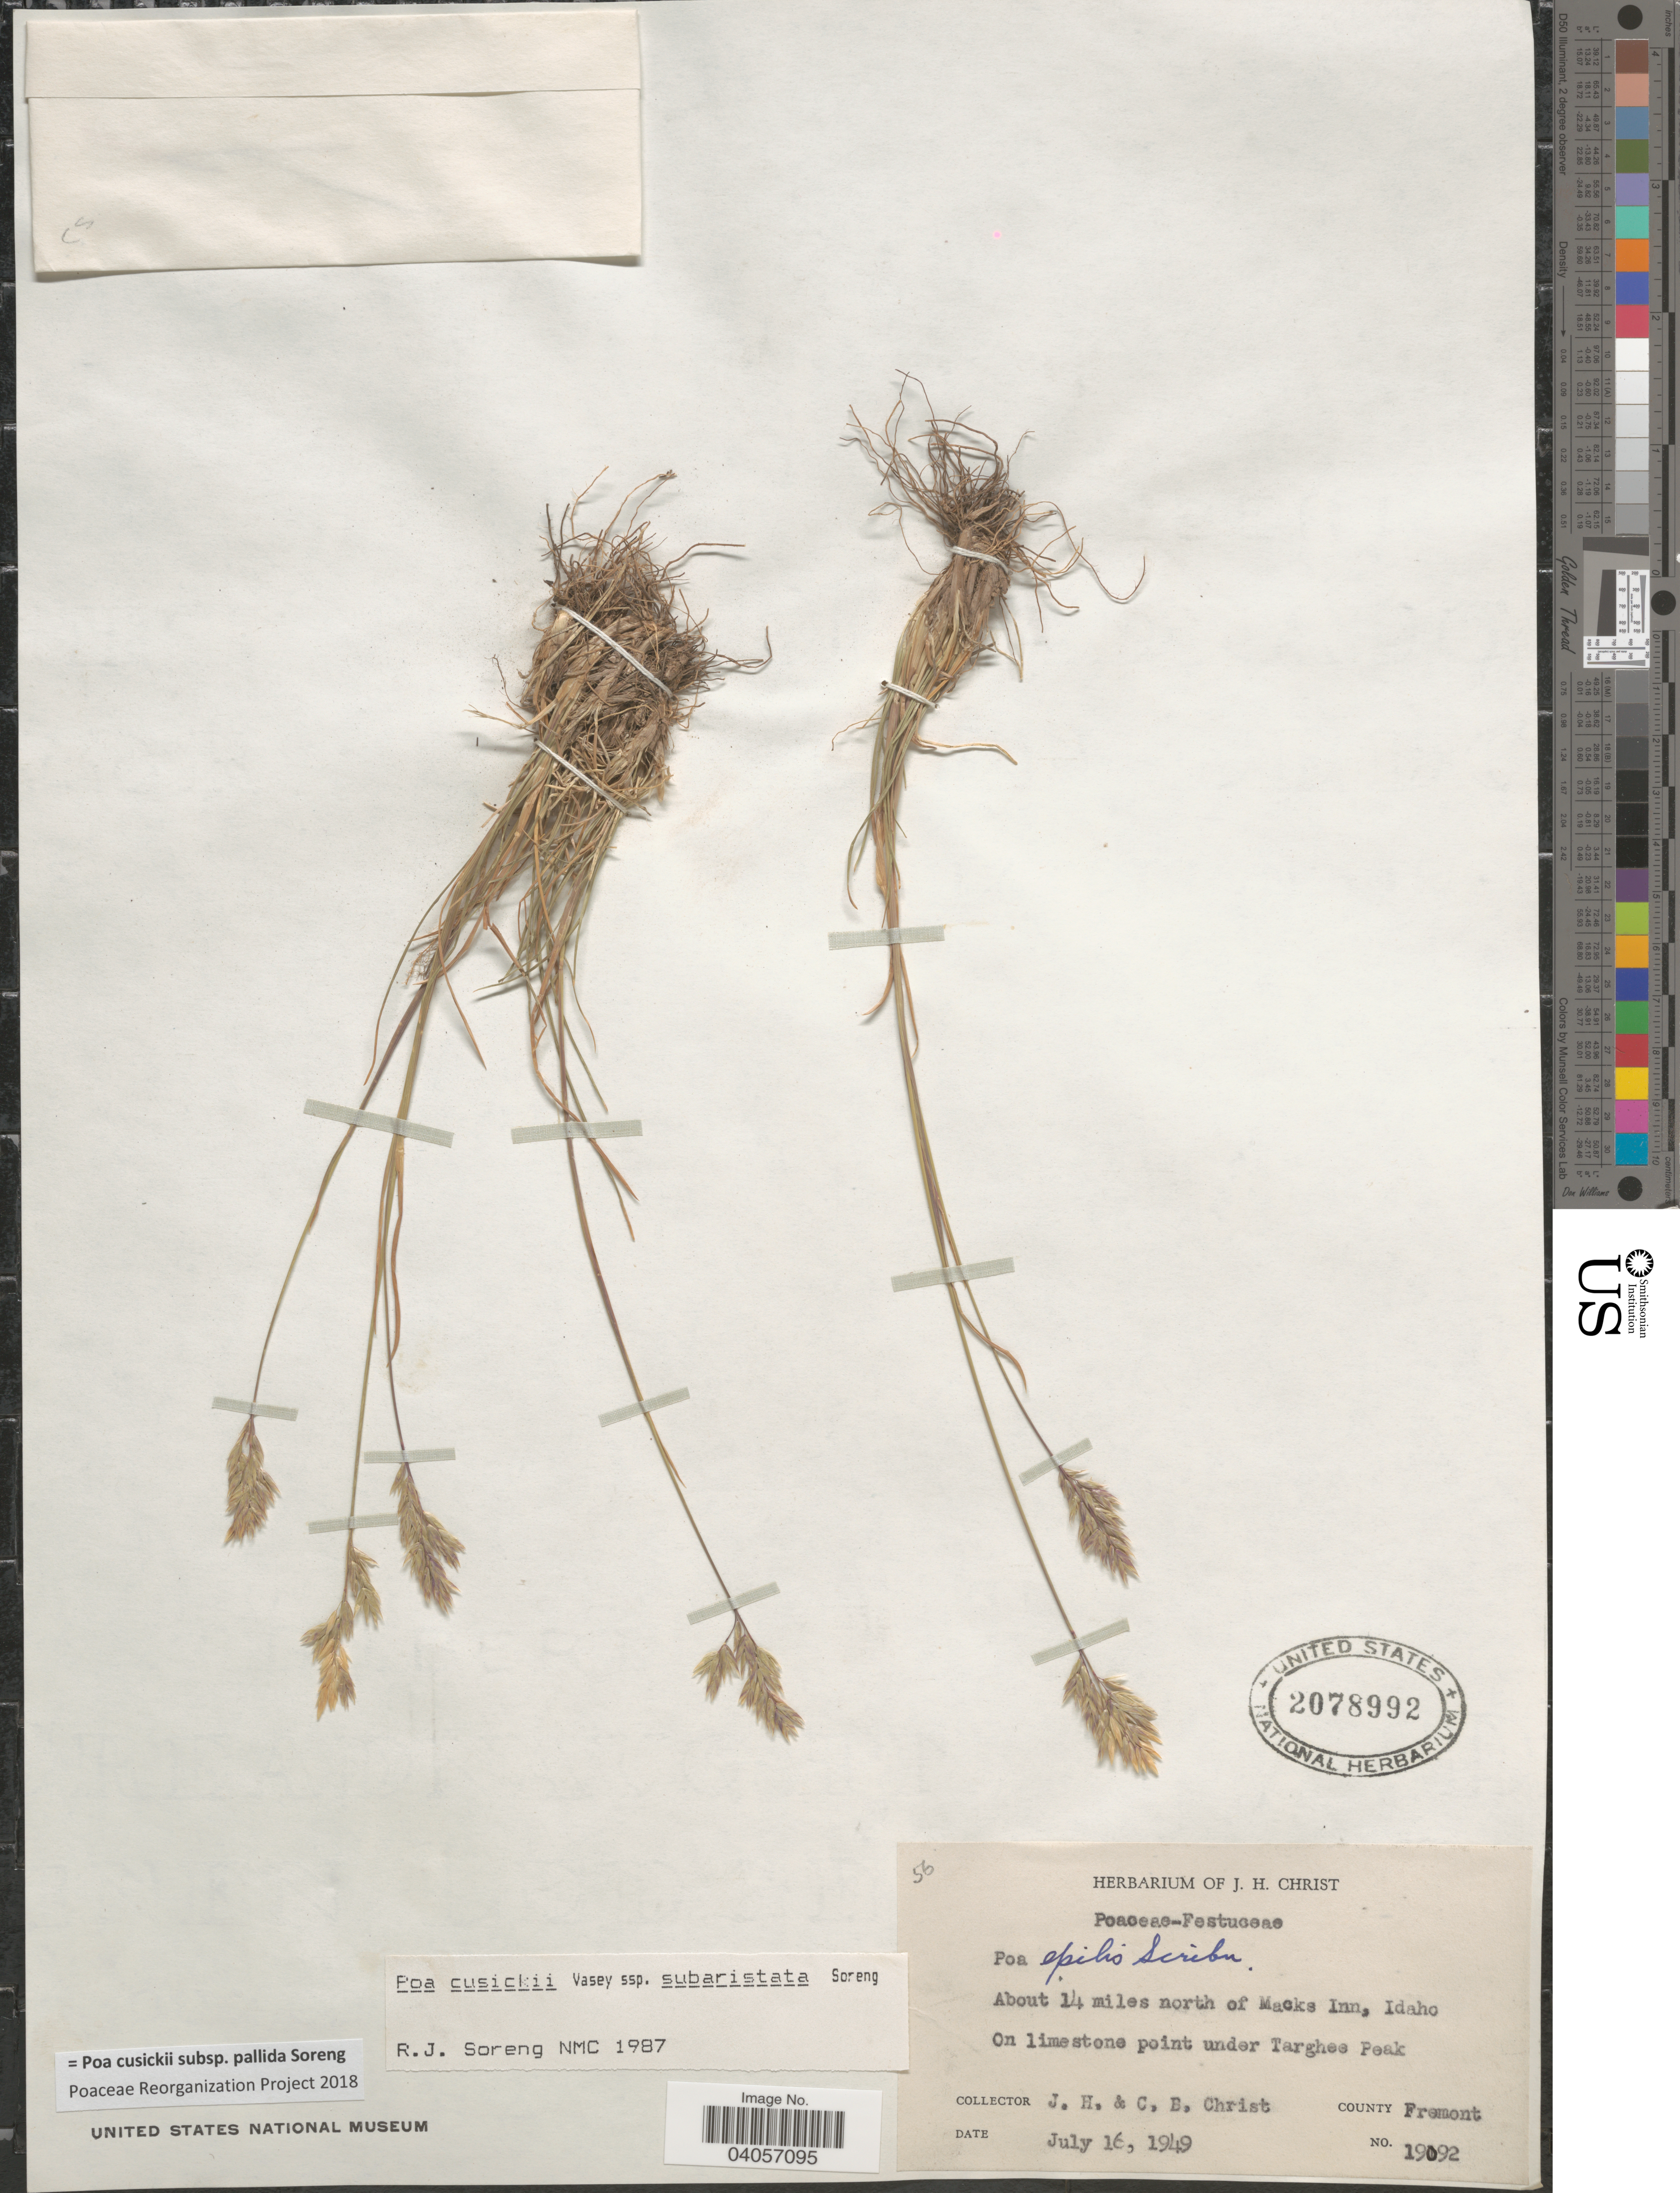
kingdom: Plantae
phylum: Tracheophyta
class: Liliopsida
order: Poales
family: Poaceae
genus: Poa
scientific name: Poa cusickii subsp. pallida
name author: Soreng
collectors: J. H. Christ & C. Christ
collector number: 19092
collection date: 1949-07-16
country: United States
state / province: Idaho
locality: About 14 miles north of Macks Inn, Idaho. On limestone point near Targhes Peak. County Fremont.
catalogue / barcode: US 2078992